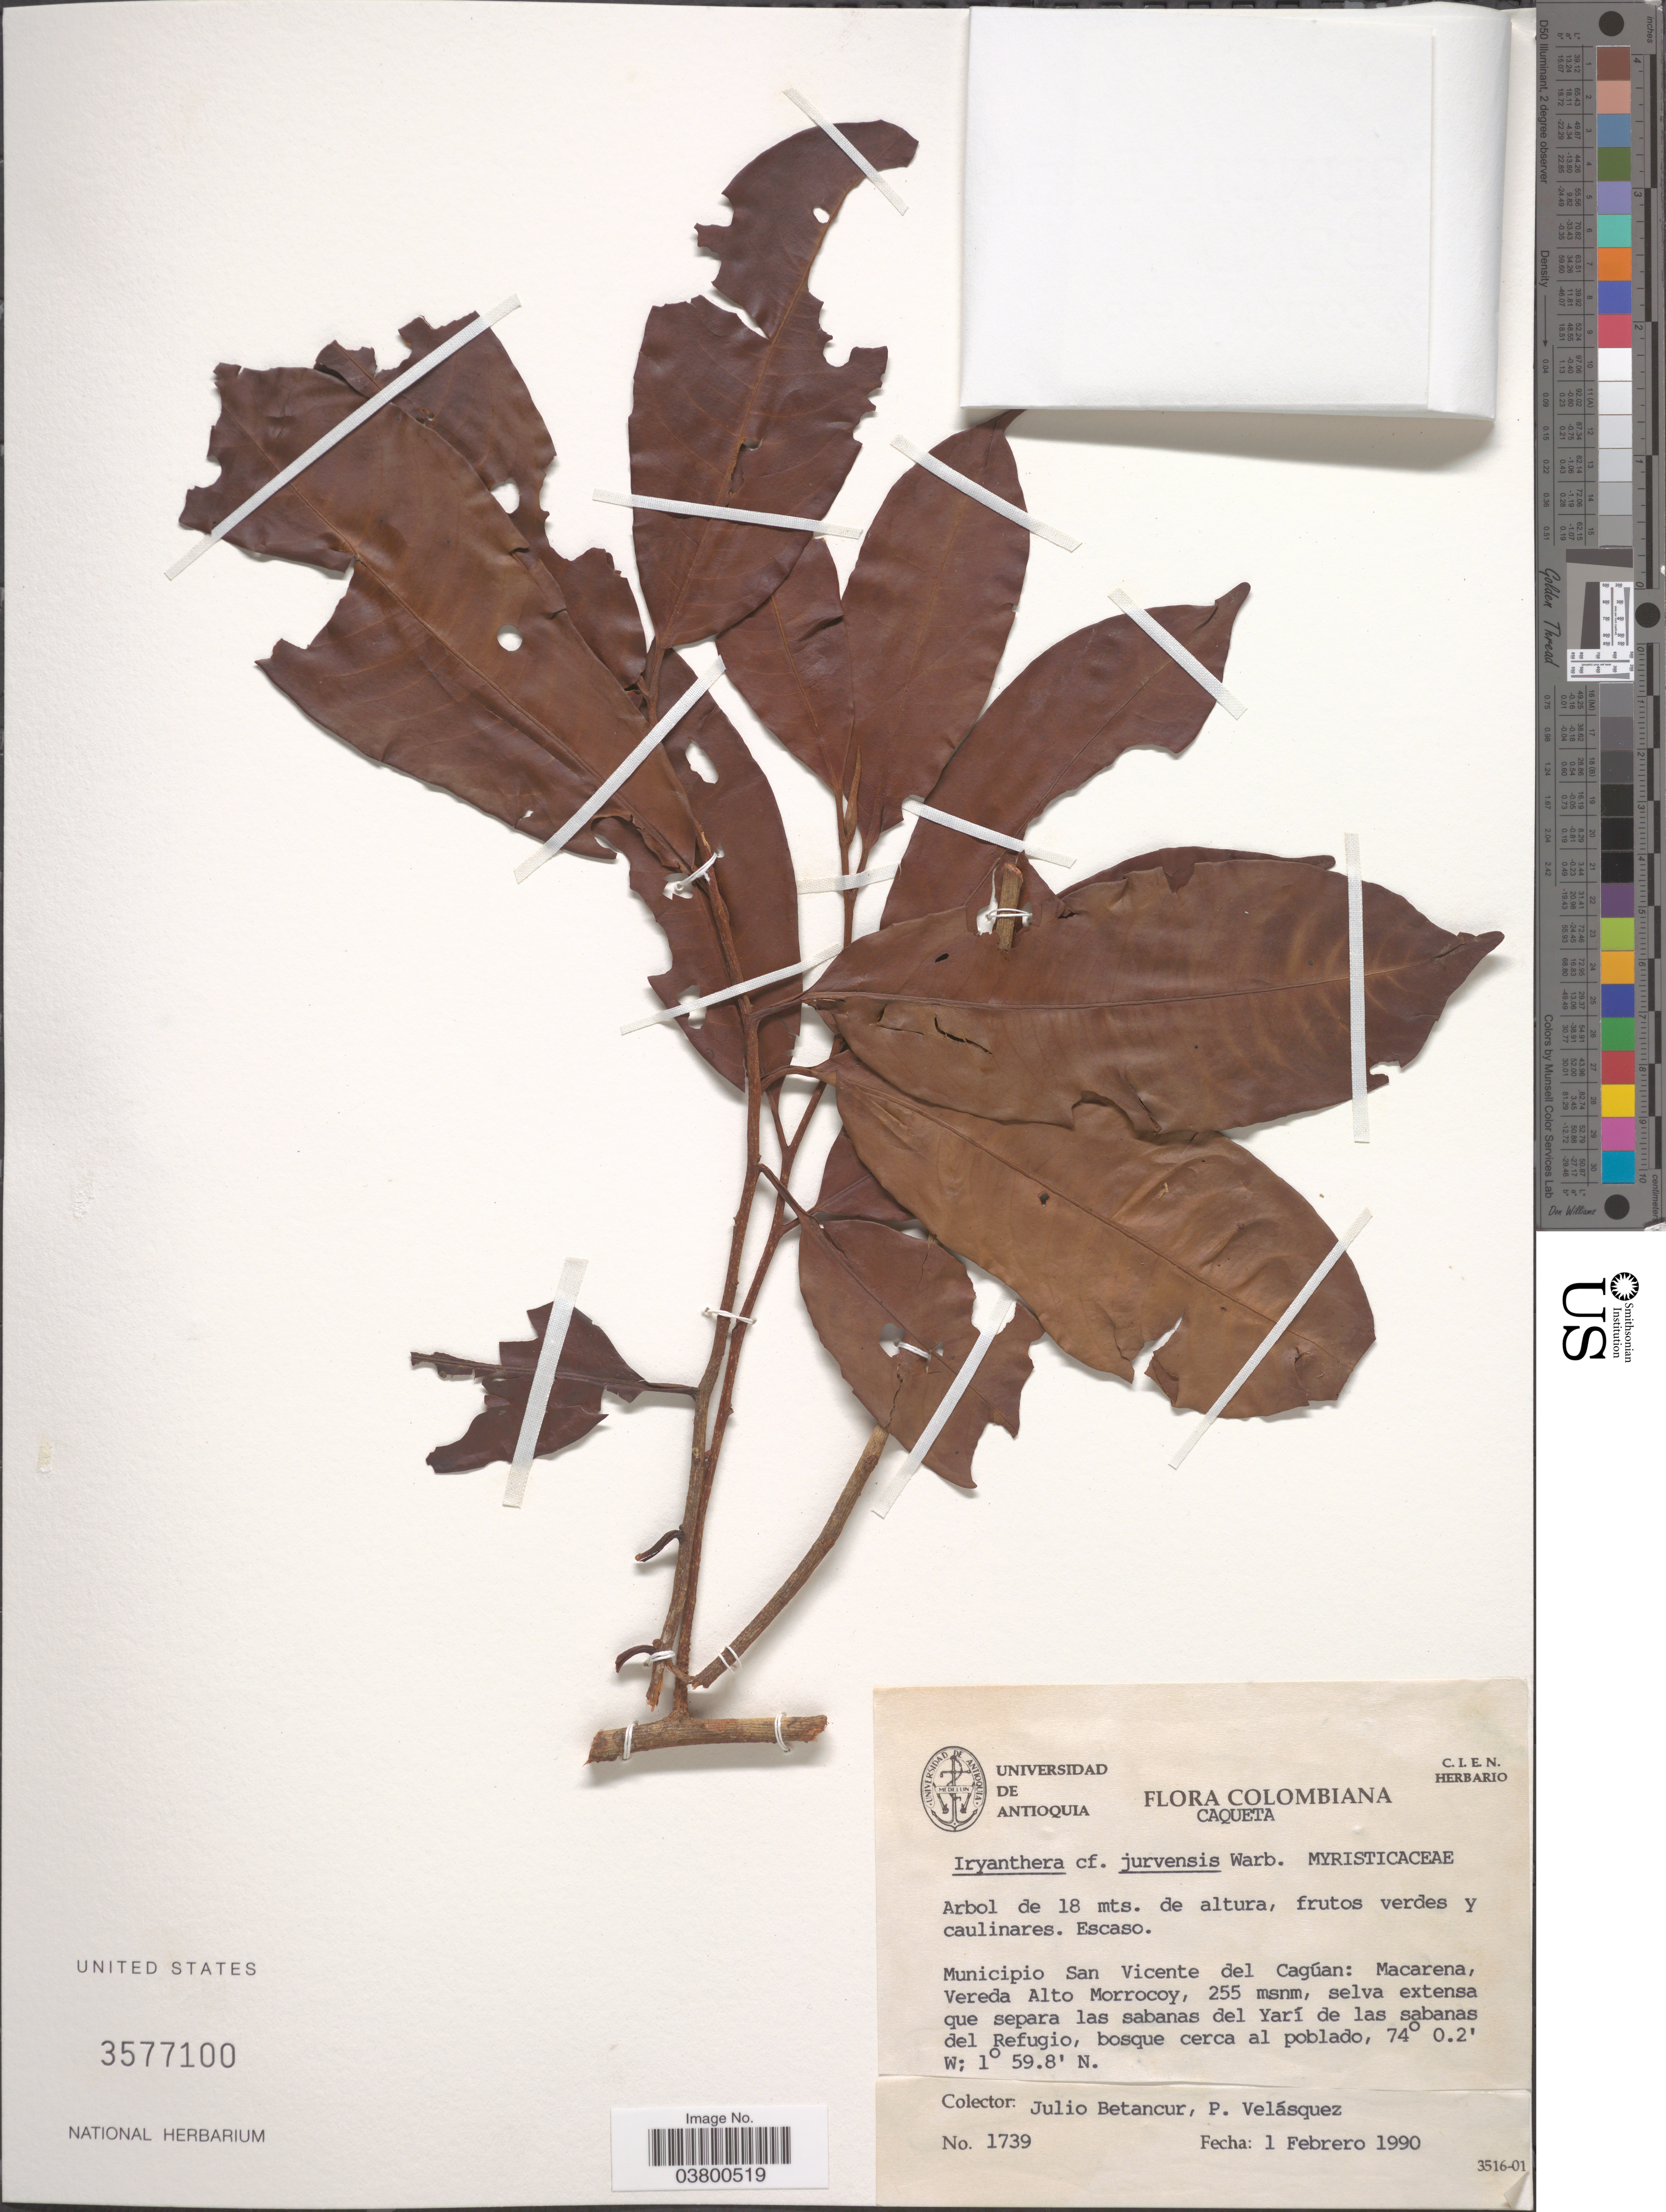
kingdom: Plantae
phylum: Tracheophyta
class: Magnoliopsida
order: Magnoliales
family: Myristicaceae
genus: Iryanthera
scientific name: Iryanthera juruensis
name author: Warb.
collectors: J. Betancur & P. Velasquez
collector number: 1739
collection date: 1990-02-01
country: Colombia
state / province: Caquetá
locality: Municipio San Vicente del Cagúan: Macarena, Vereda Alto Morrocoy, selva extensa que separa las sabanas del Yarí de las sabanas del Refugio.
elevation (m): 255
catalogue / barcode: US 3577100